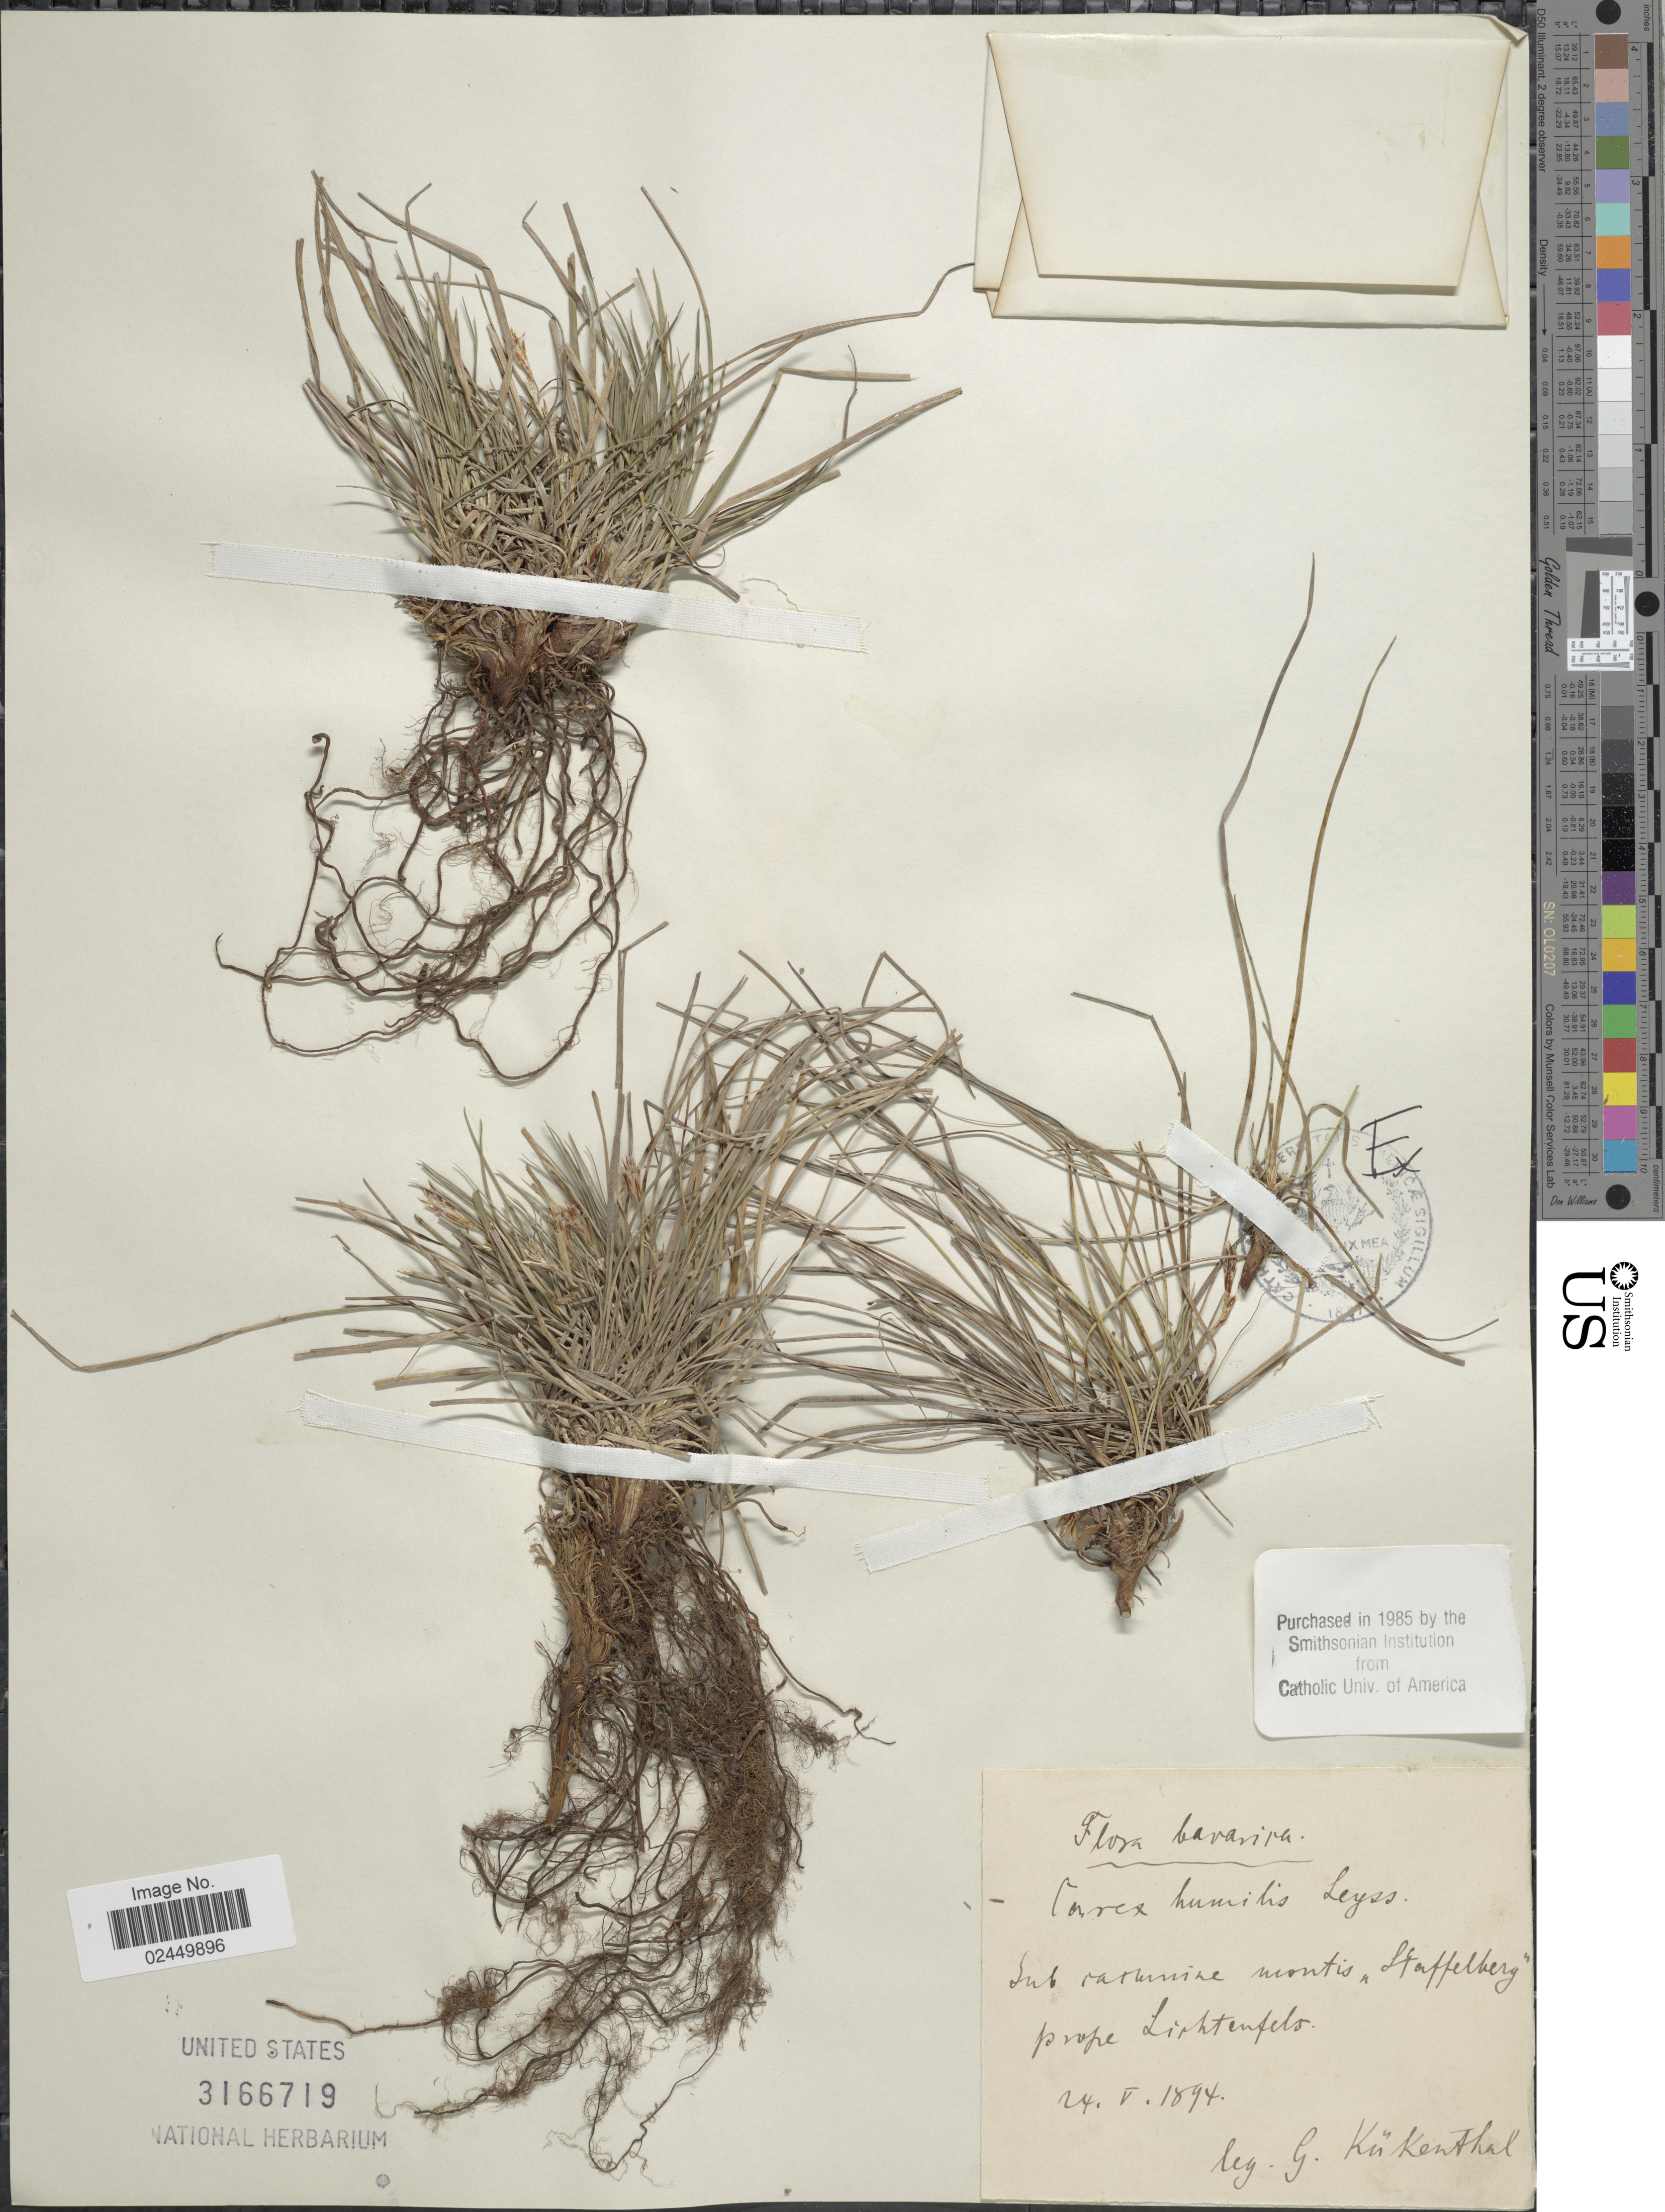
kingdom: Plantae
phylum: Tracheophyta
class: Liliopsida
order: Poales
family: Cyperaceae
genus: Carex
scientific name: Carex humilis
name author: Leyss.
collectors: G. Kükenthal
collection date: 1894-05-24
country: Germany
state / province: Bayern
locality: Bavarira. Sub rarmine montis Staffelberg prope Lichtenfels.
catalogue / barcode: US 3166719